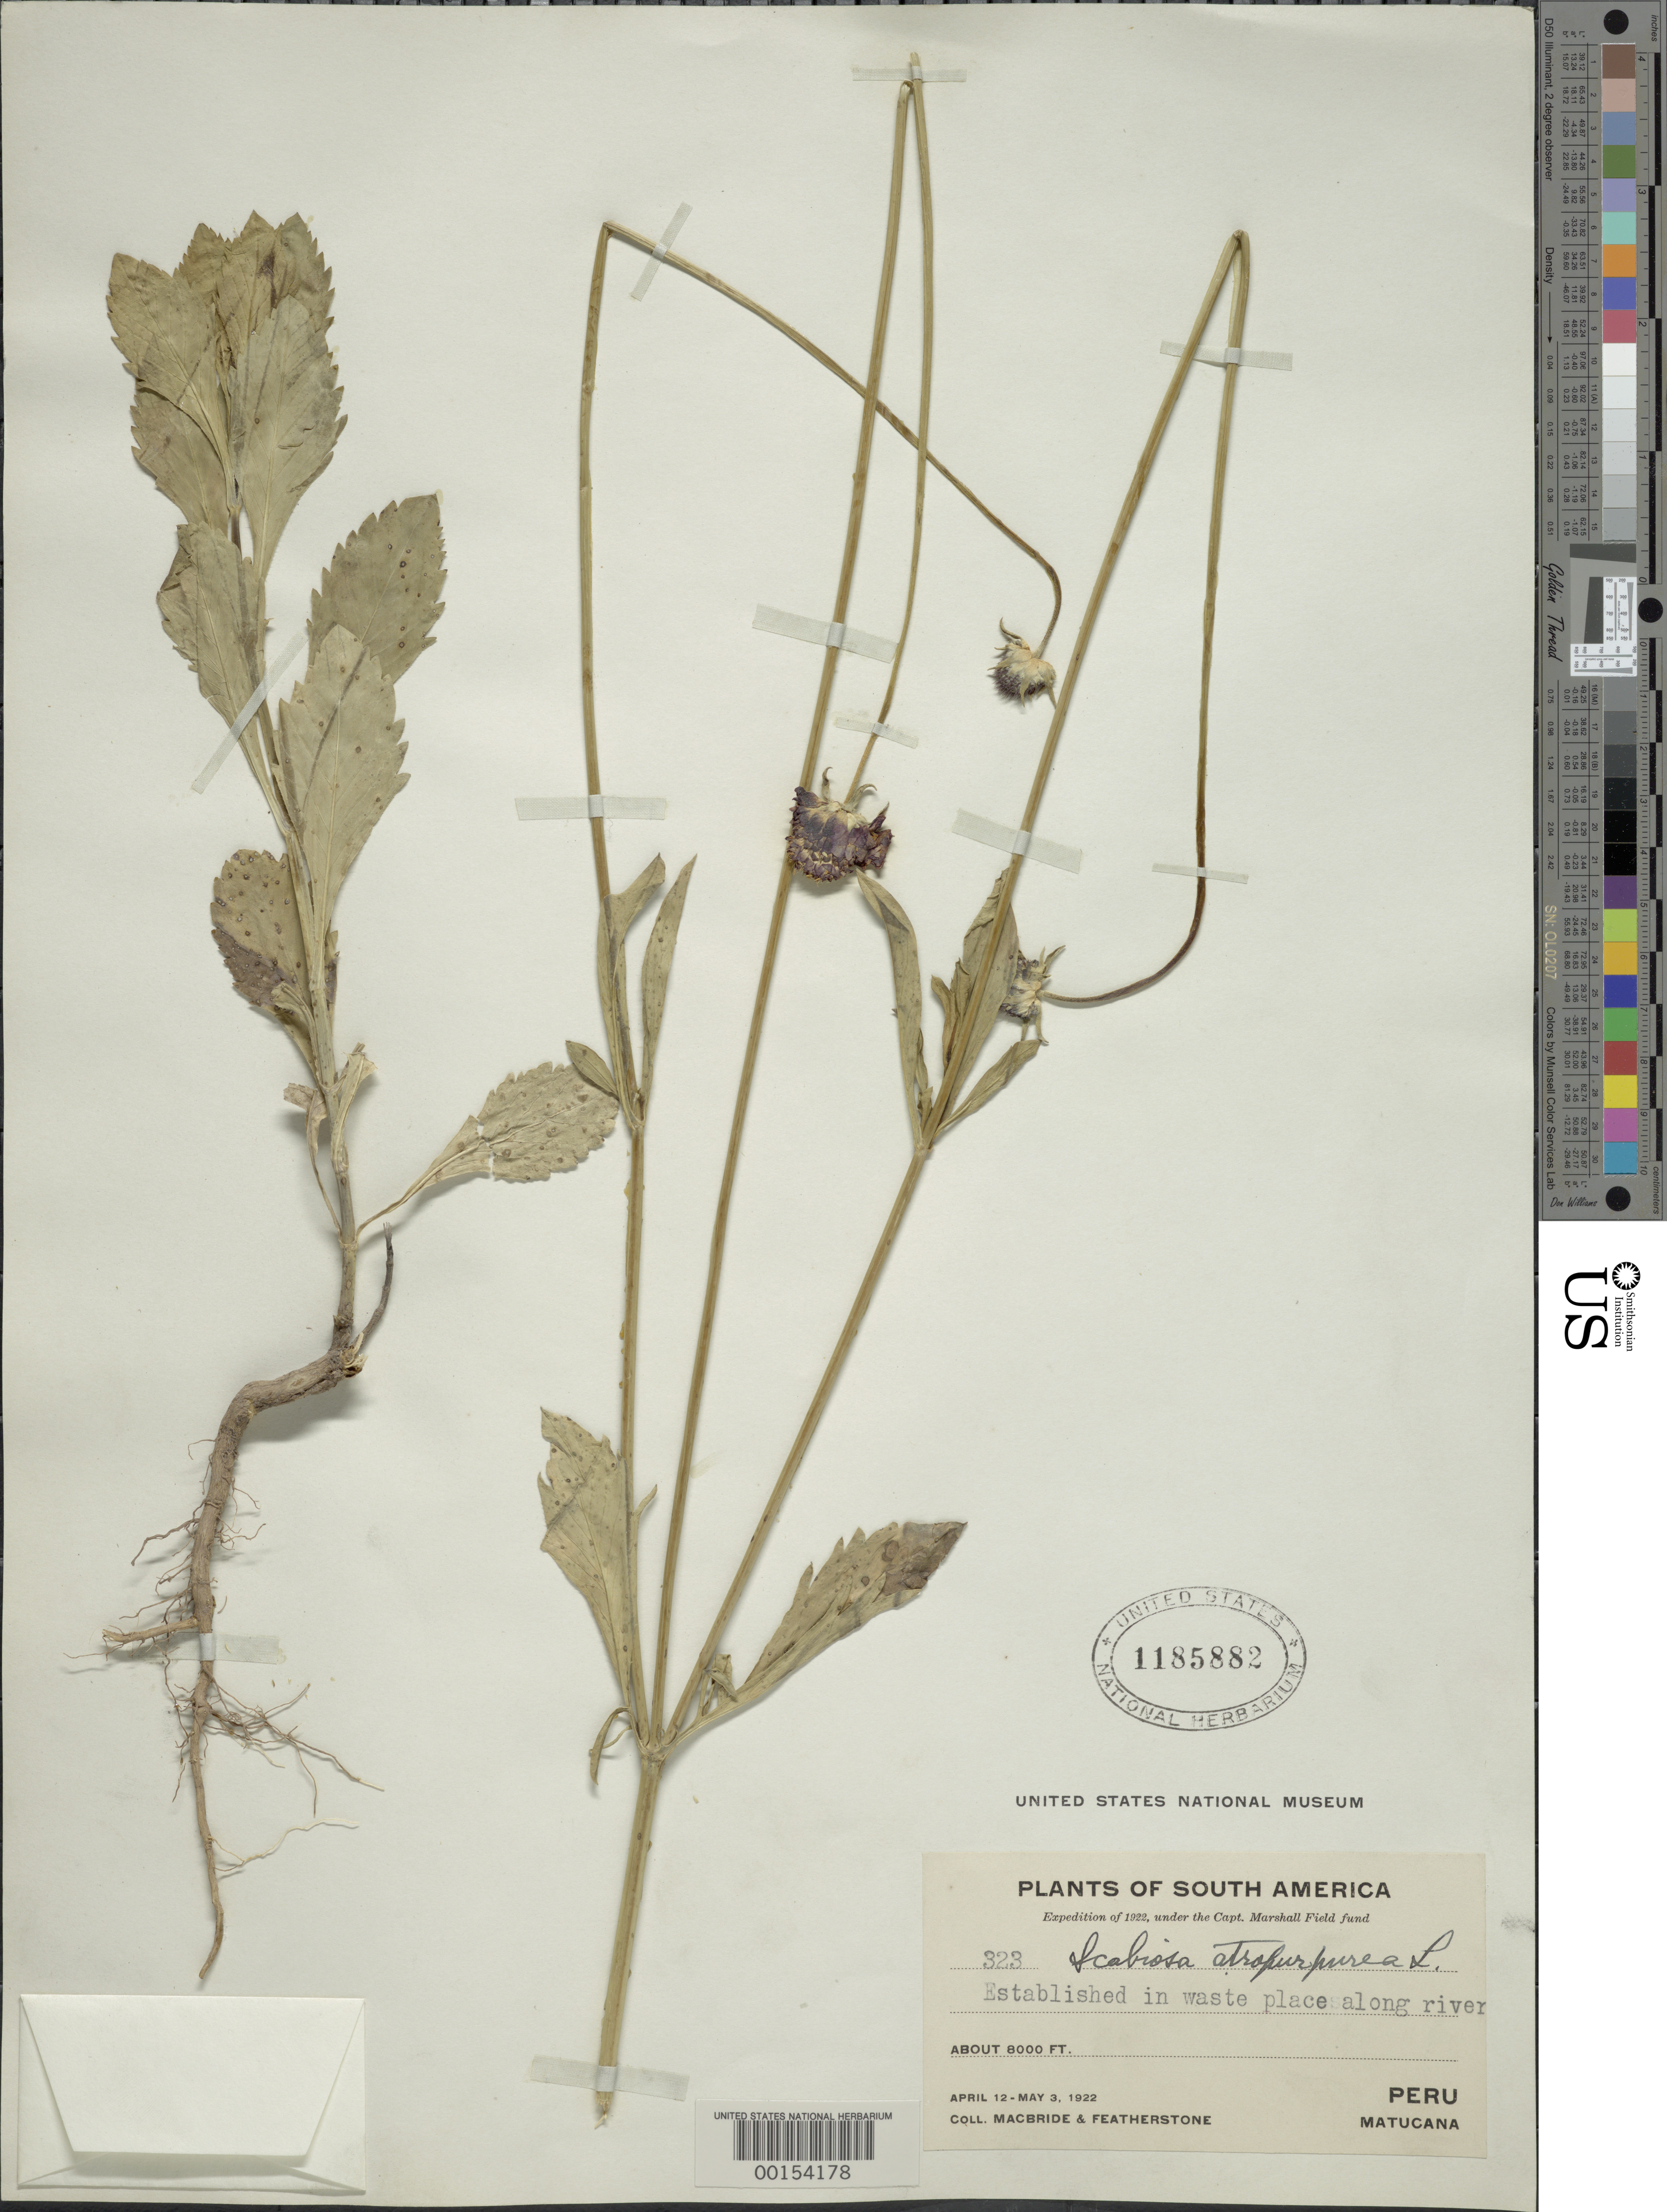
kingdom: Plantae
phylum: Tracheophyta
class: Magnoliopsida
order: Dipsacales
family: Caprifoliaceae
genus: Scabiosa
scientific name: Scabiosa atropurpurea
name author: L.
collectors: J. F. Macbride & -. Featherstone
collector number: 323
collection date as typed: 12 Apr 1922 to 03 May 1922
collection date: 1922-04-12/1922-05-03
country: Peru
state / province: Lima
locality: Matucana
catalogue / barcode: US 1185882